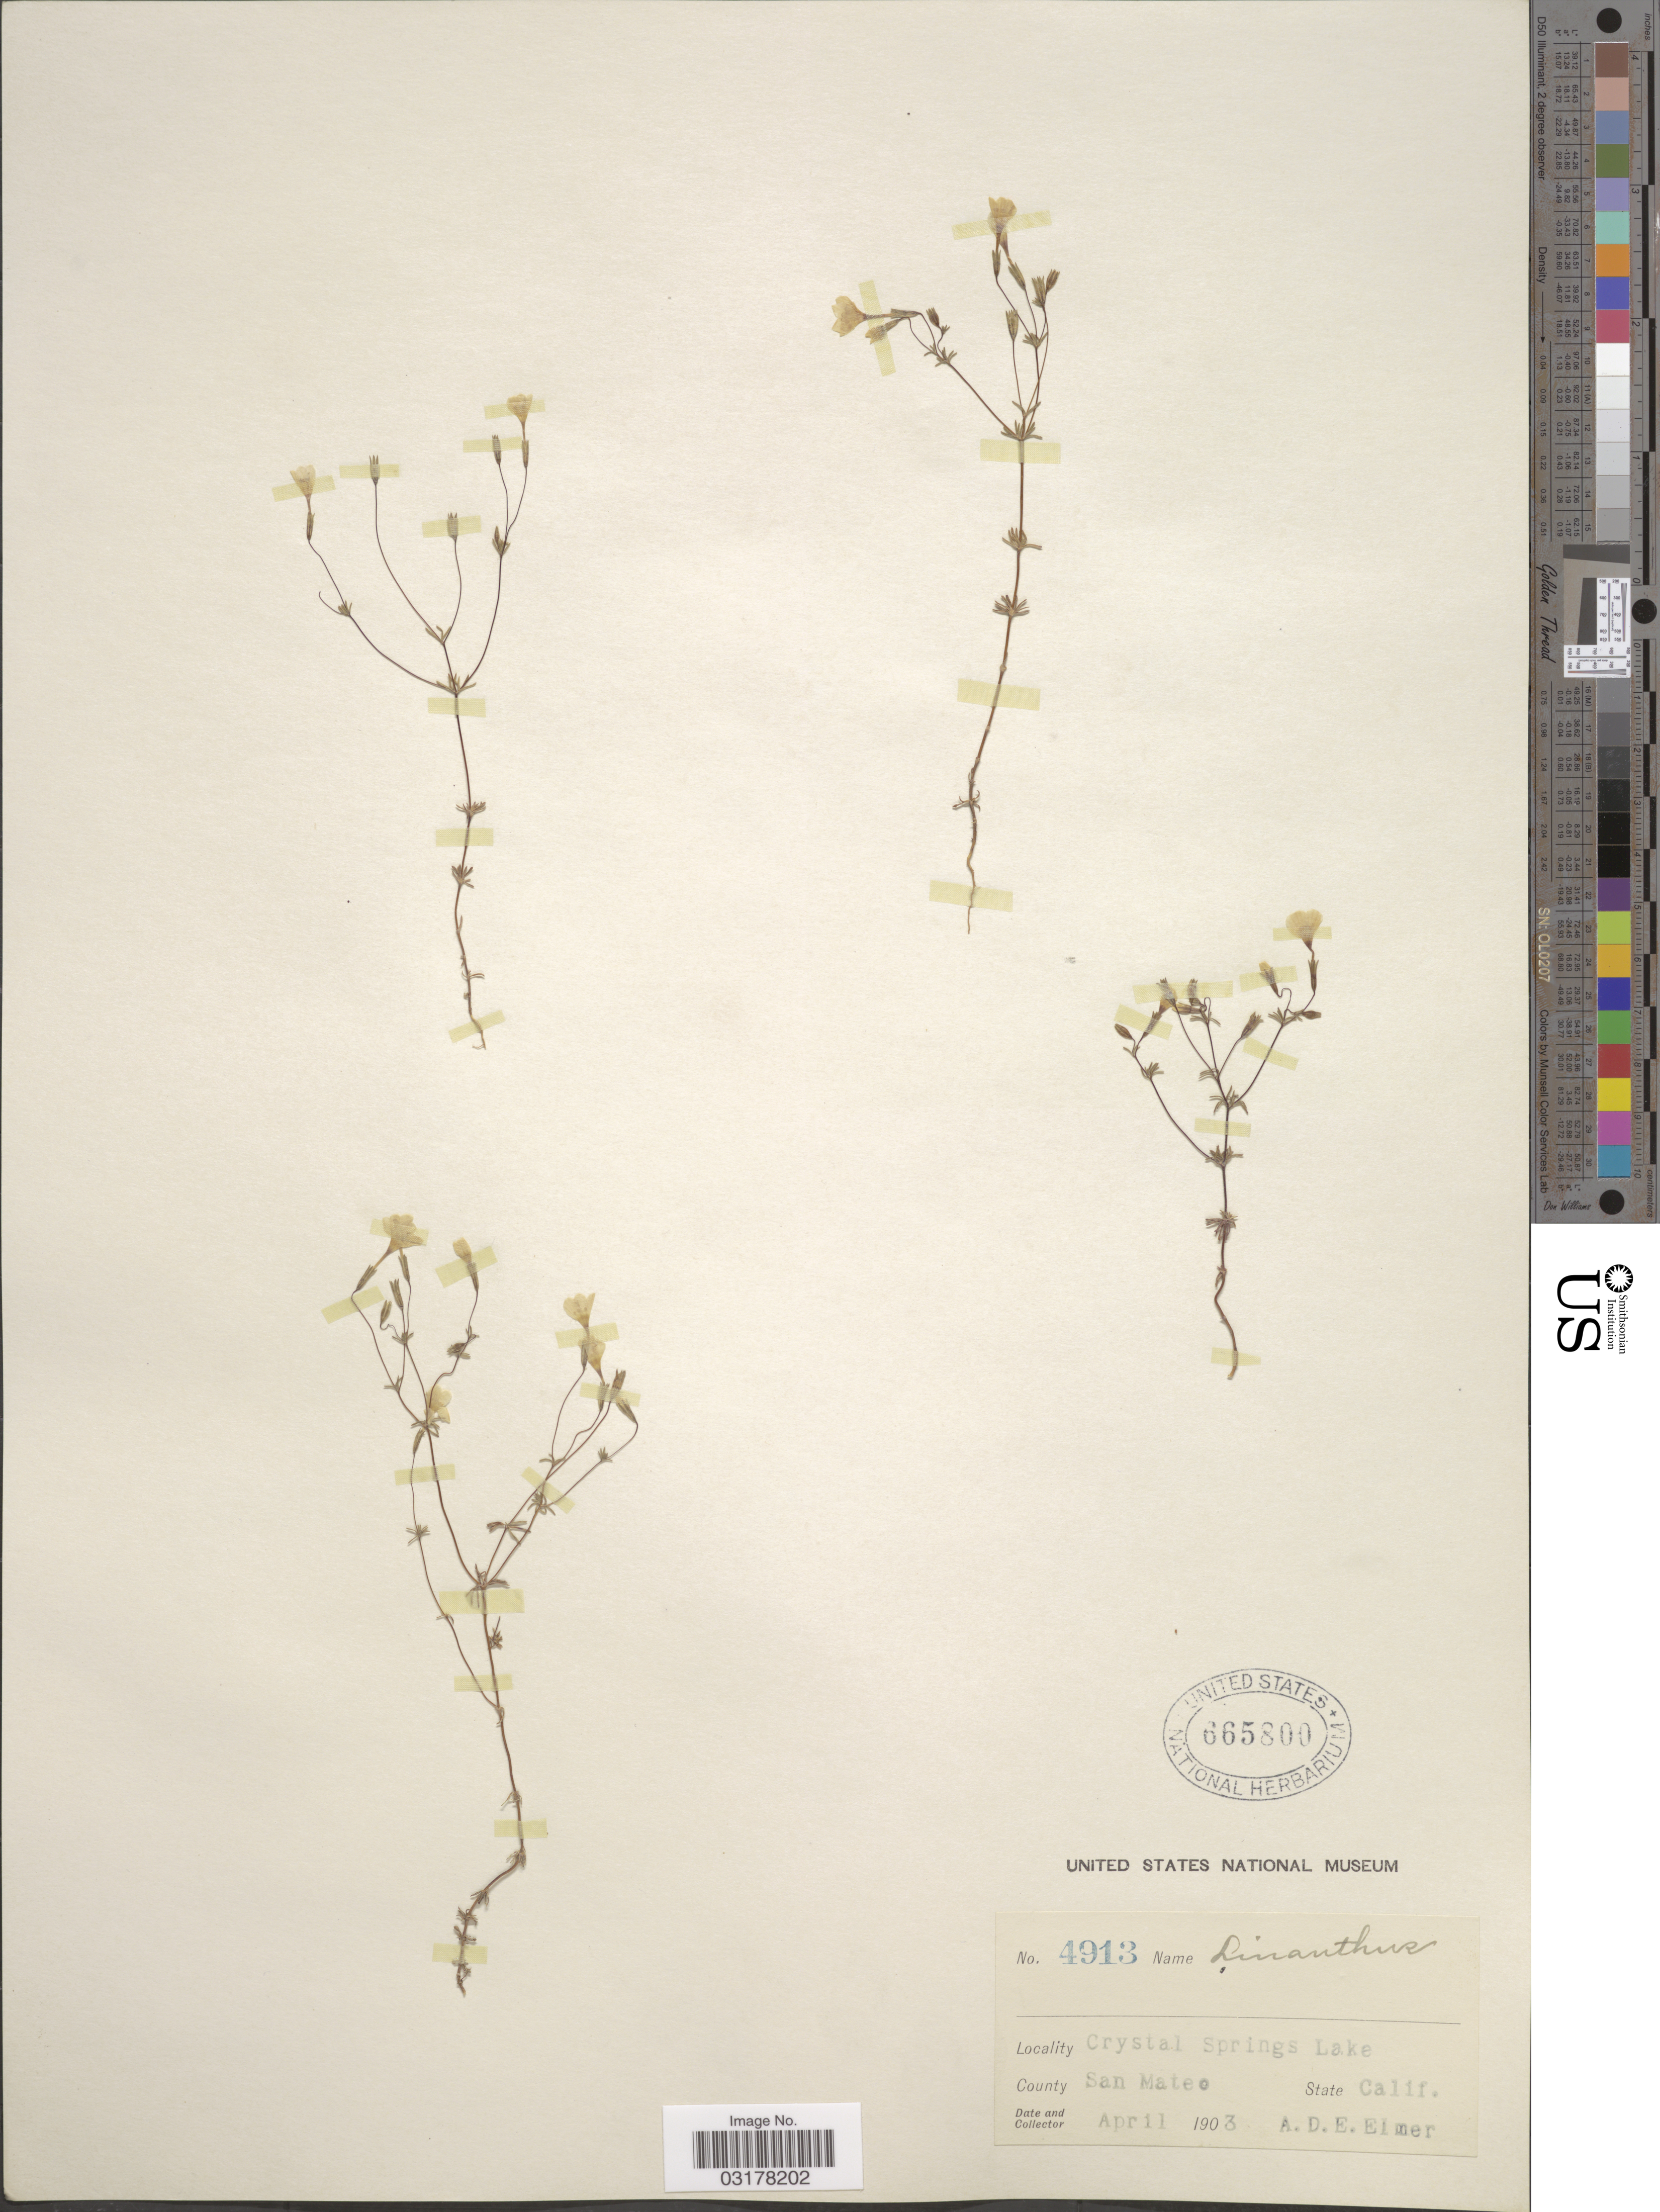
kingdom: Plantae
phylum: Tracheophyta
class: Magnoliopsida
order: Ericales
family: Polemoniaceae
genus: Leptosiphon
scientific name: Leptosiphon ambiguus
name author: (Rattan) J.M. Porter & L.A. Johnson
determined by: Strong, Mark T., (BOT), Smithsonian Institution - National Museum of Natural History (UNITED STATES)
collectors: A. D. E. Elmer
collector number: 4913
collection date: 1903-04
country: United States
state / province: California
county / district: San Mateo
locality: Crystal Springs Lake. County San Mateo.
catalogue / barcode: US 665800